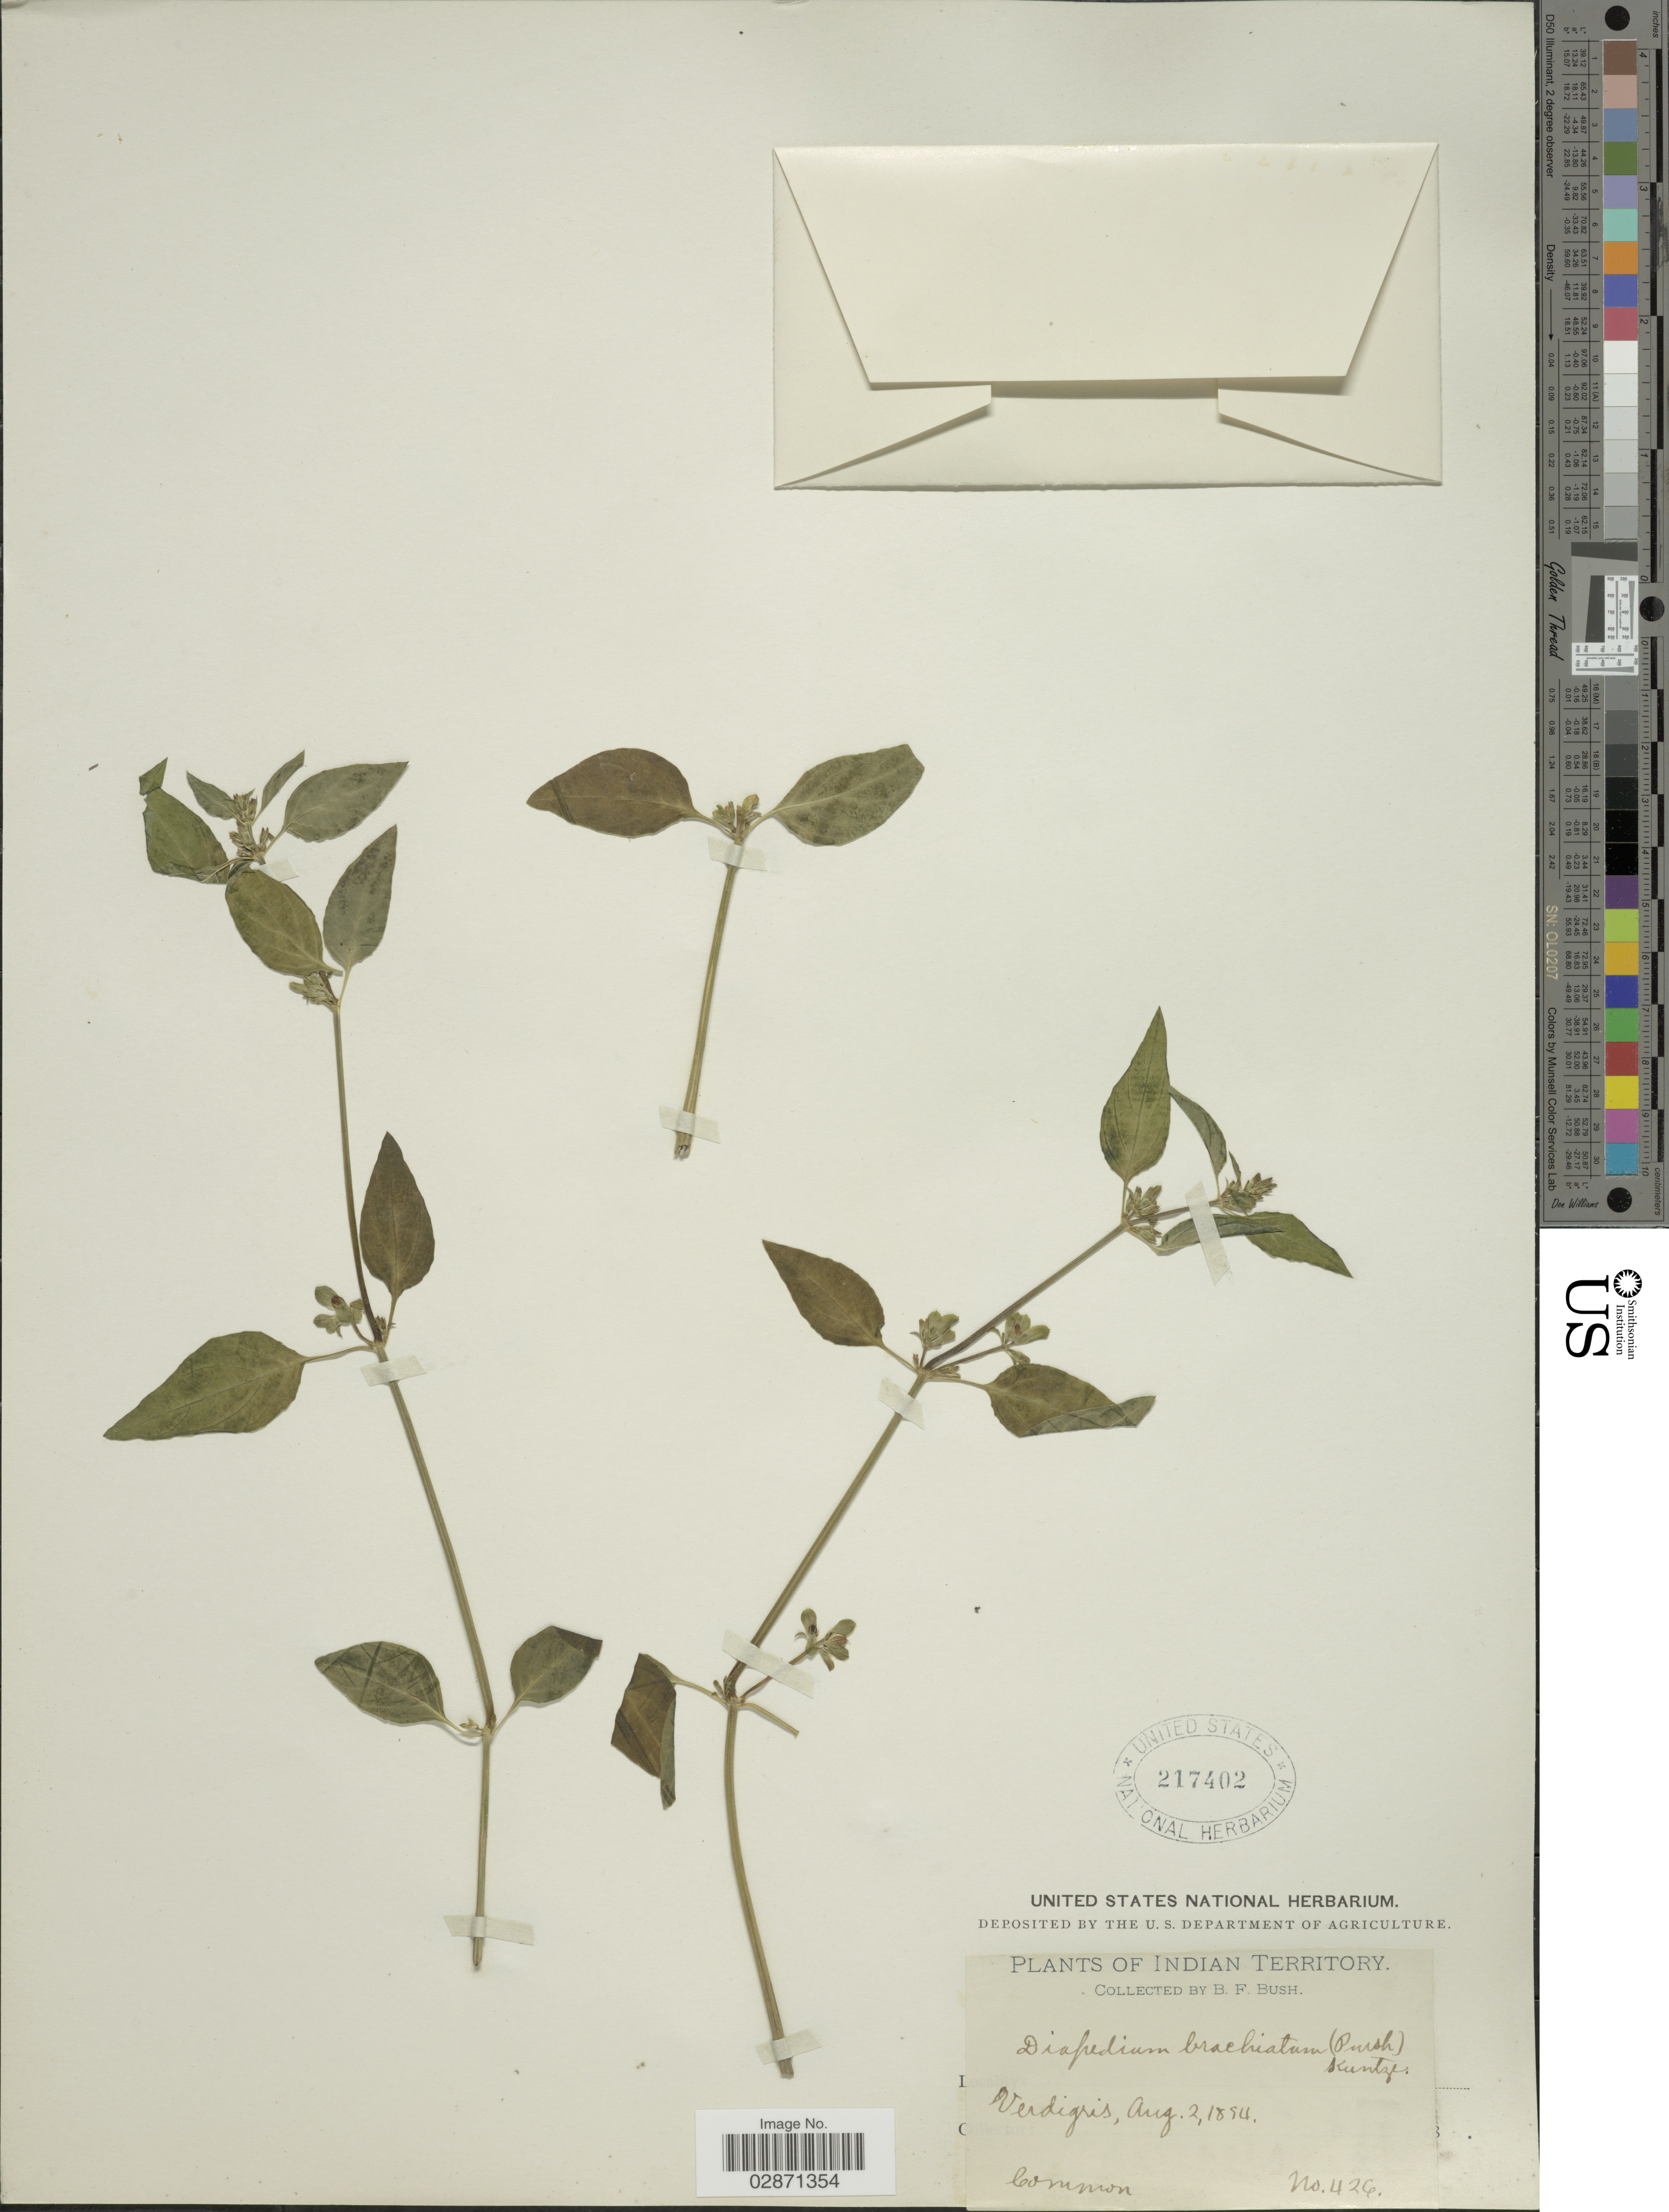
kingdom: Plantae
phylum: Tracheophyta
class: Magnoliopsida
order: Lamiales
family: Acanthaceae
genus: Dicliptera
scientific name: Dicliptera brachiata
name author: (Pursh) Spreng.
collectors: B. F. Bush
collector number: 426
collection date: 1894-08-02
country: United States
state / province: Oklahoma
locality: Indian Territory. Verdigris.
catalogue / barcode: US 217402